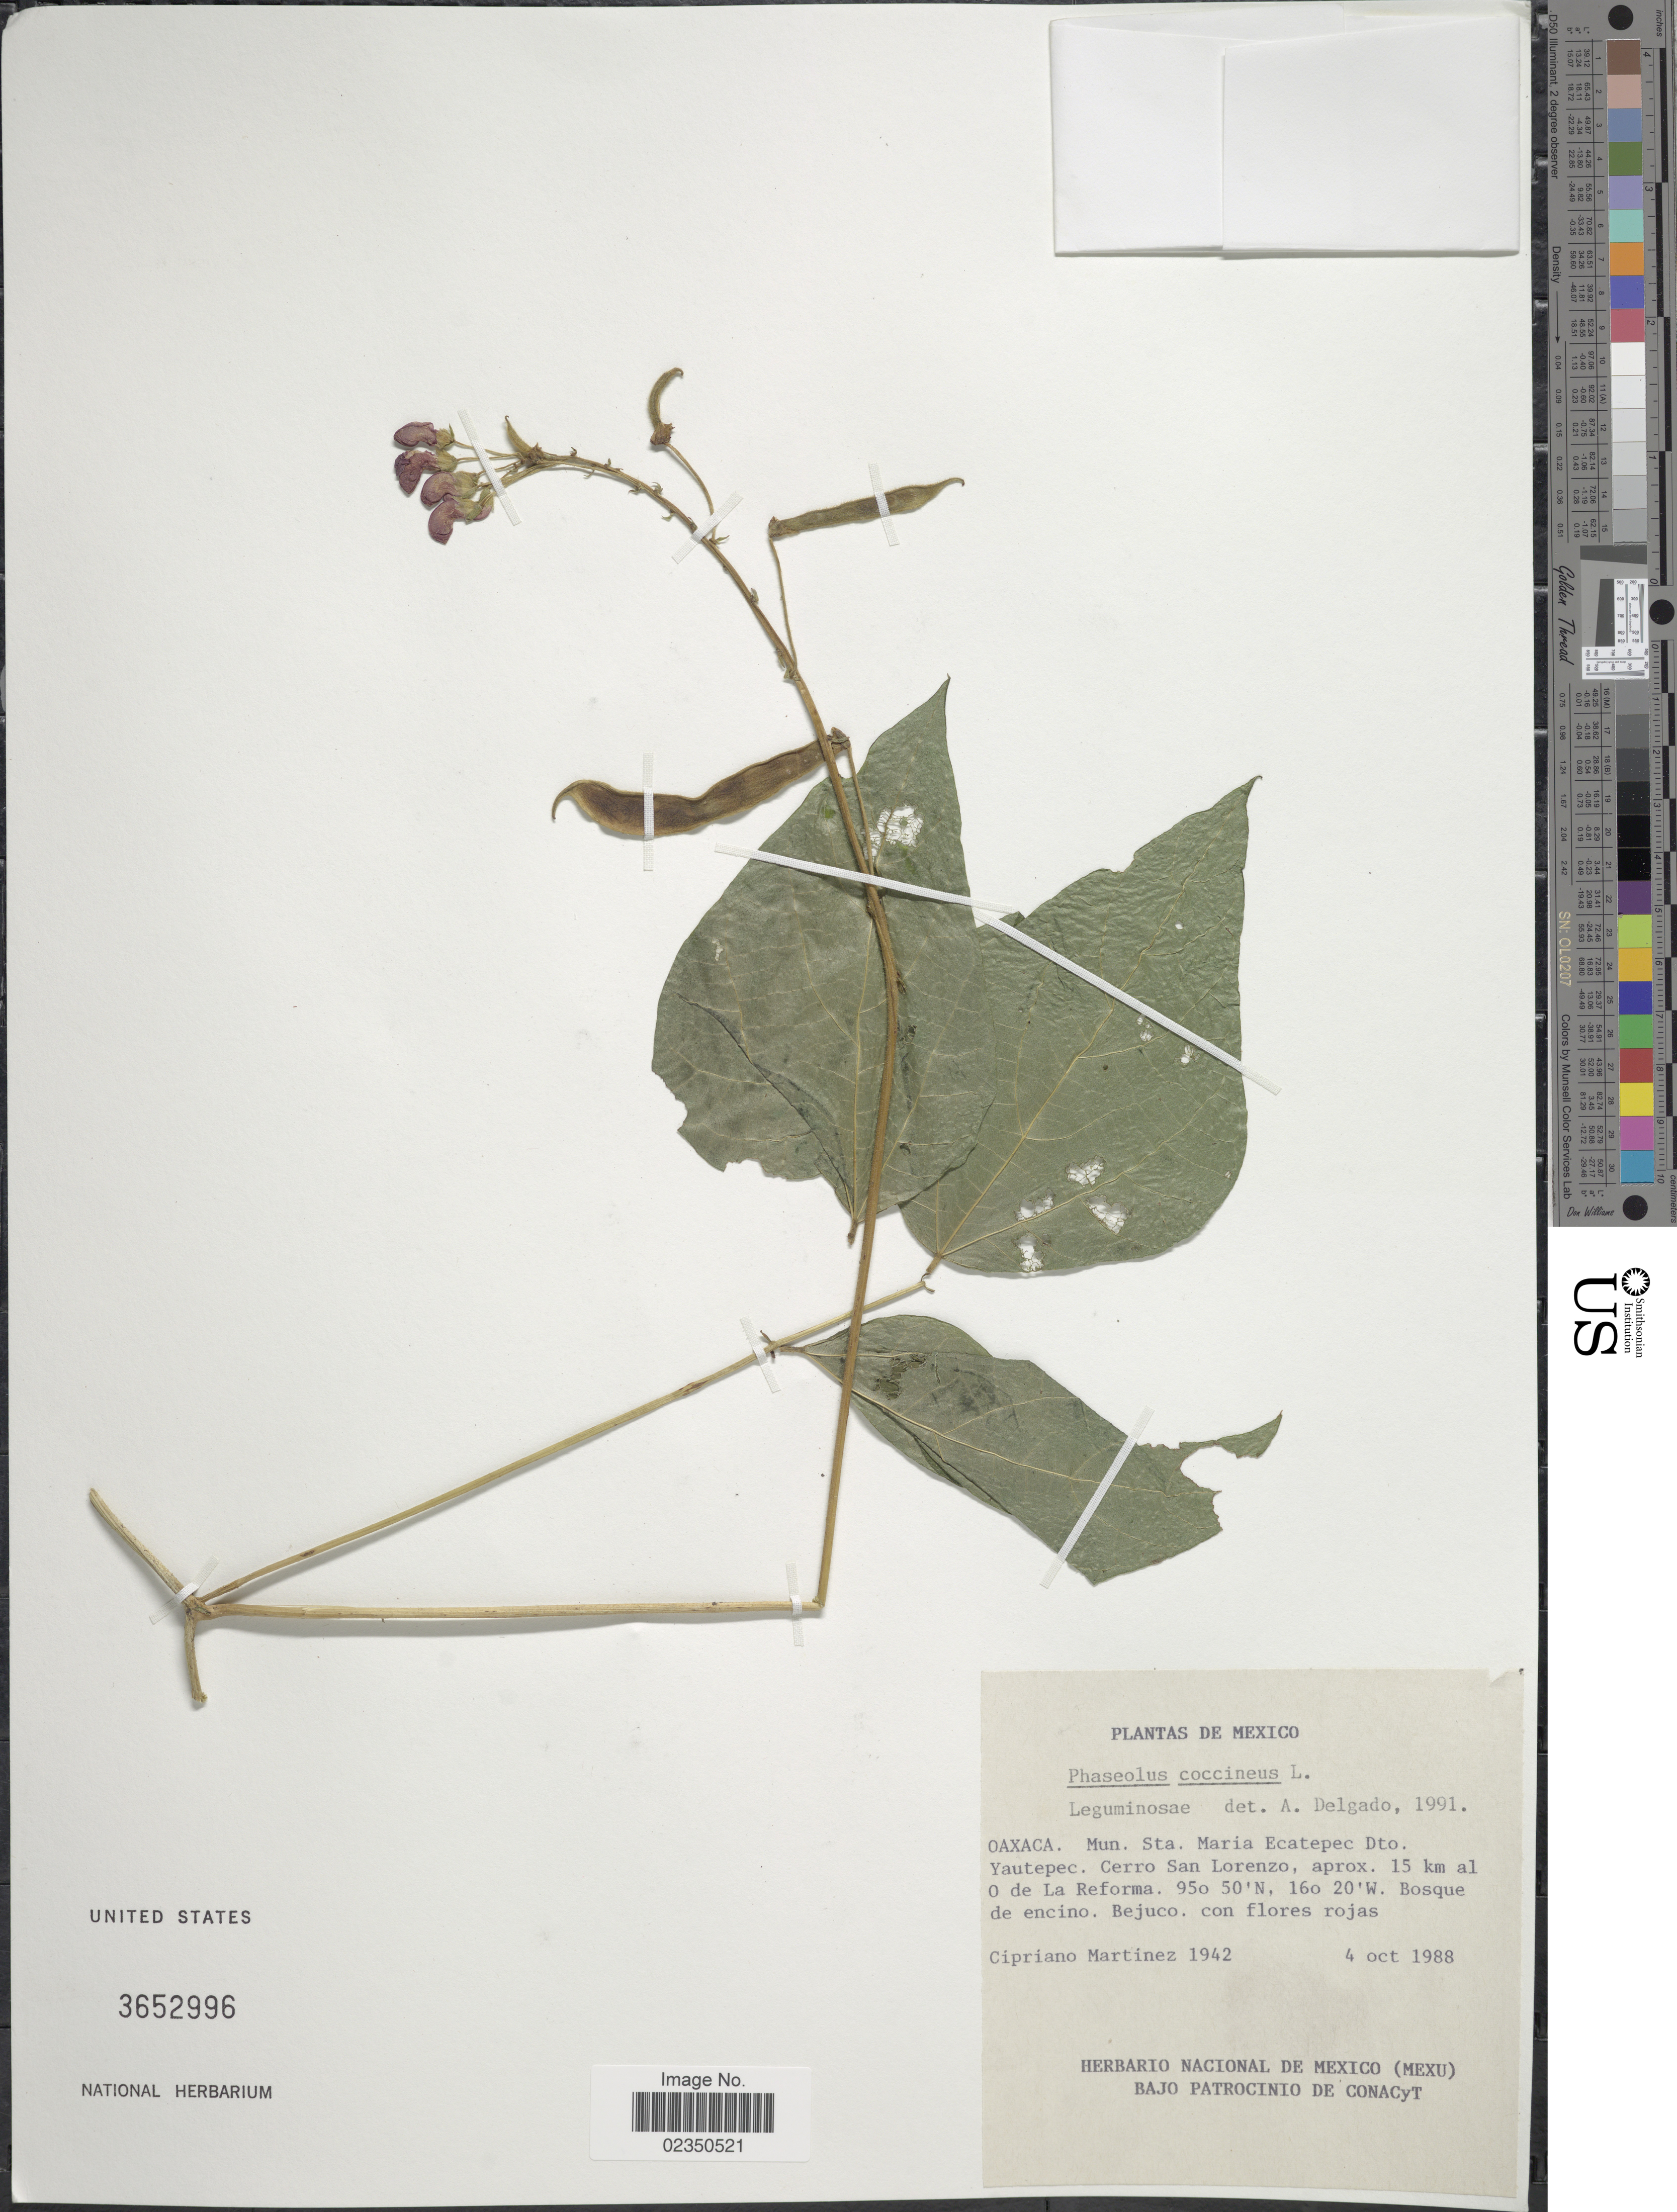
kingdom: Plantae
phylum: Tracheophyta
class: Magnoliopsida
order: Fabales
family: Fabaceae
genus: Phaseolus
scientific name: Phaseolus coccineus var. coccineus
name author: L.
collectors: C. Martínez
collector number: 1942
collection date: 1988-10-04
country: Mexico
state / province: Oaxaca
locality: Mun. Sta. Maria Ecatepec Dto. Yautepec, Cerro San Lorenzo, aprox. 15 km al O de La Reforma.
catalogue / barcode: US 3652996